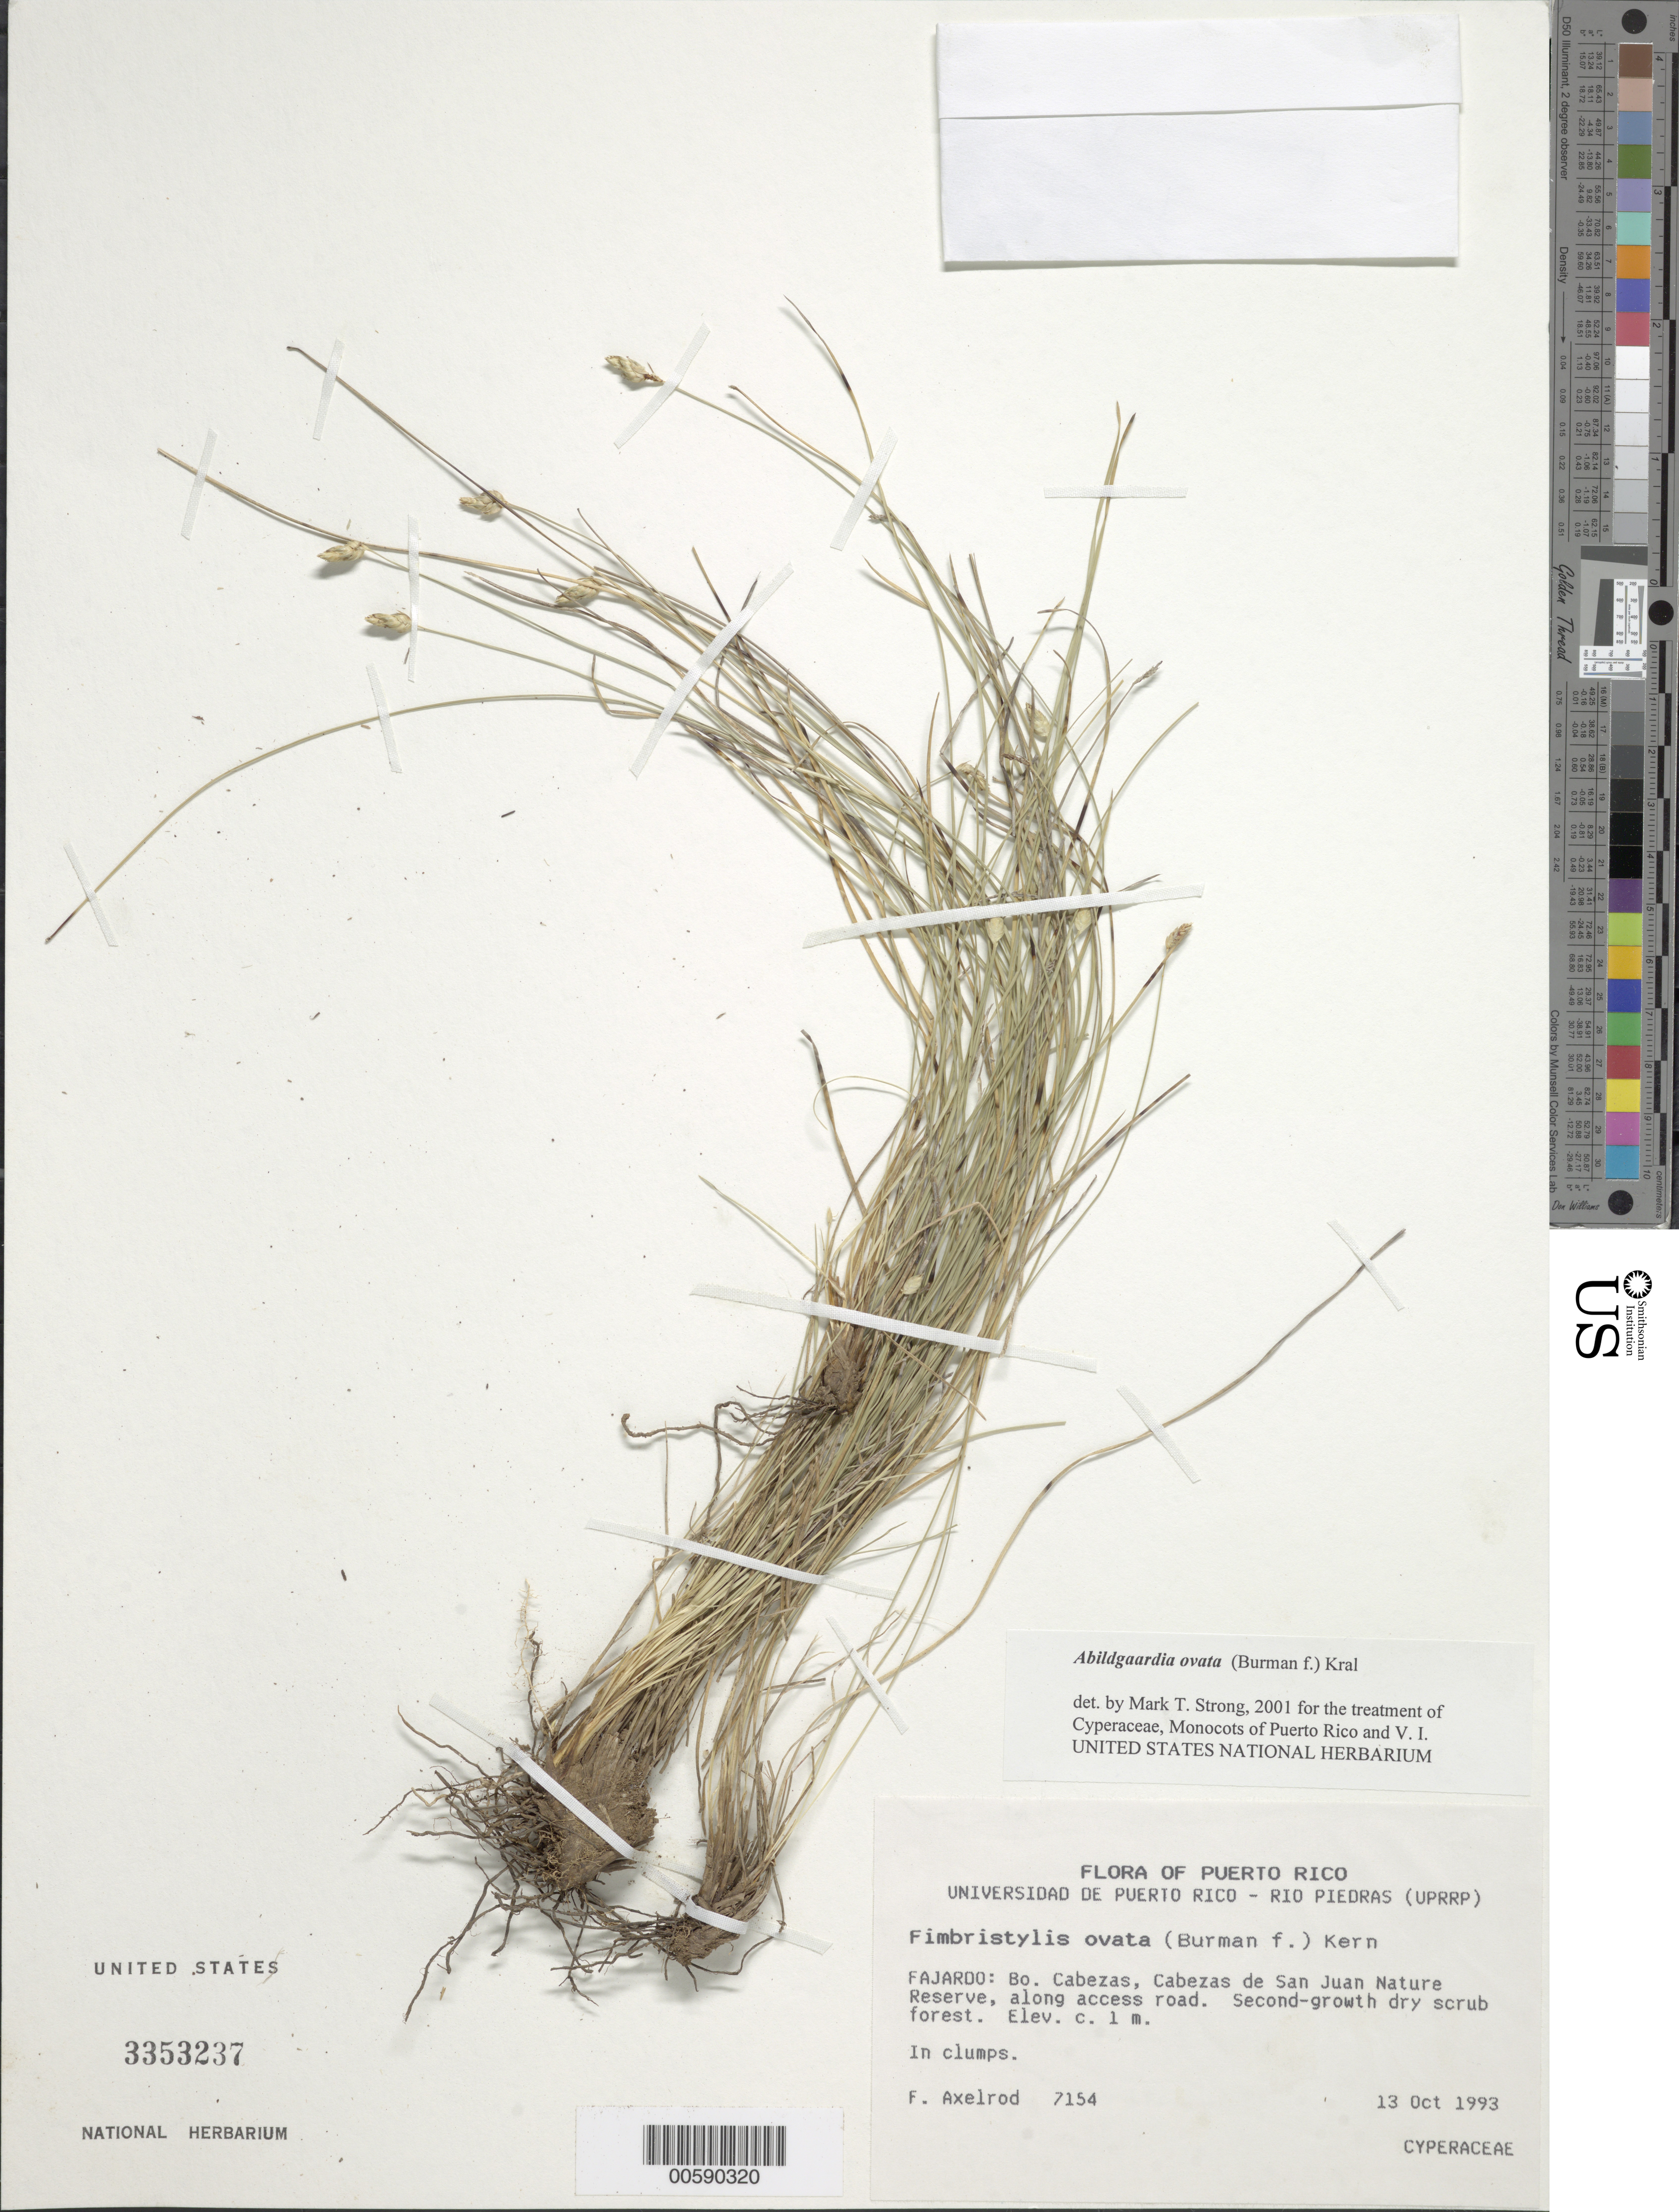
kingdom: Plantae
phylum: Tracheophyta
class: Liliopsida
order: Poales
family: Cyperaceae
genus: Abildgaardia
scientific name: Abildgaardia ovata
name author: (Burm. f.) Kral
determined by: Strong, M. T., (US), Smithsonian Institution - National Museum of Natural History (UNITED STATES)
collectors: F. S. Axelrod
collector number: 7154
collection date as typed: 13 Oct 1993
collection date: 1993-10-13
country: Puerto Rico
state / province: Fajardo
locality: Fajardo: Bo. Cabezas de San Juan Nature Reserve, along access road.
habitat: Second-growth dry scrub forest.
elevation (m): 1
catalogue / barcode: US 3353237